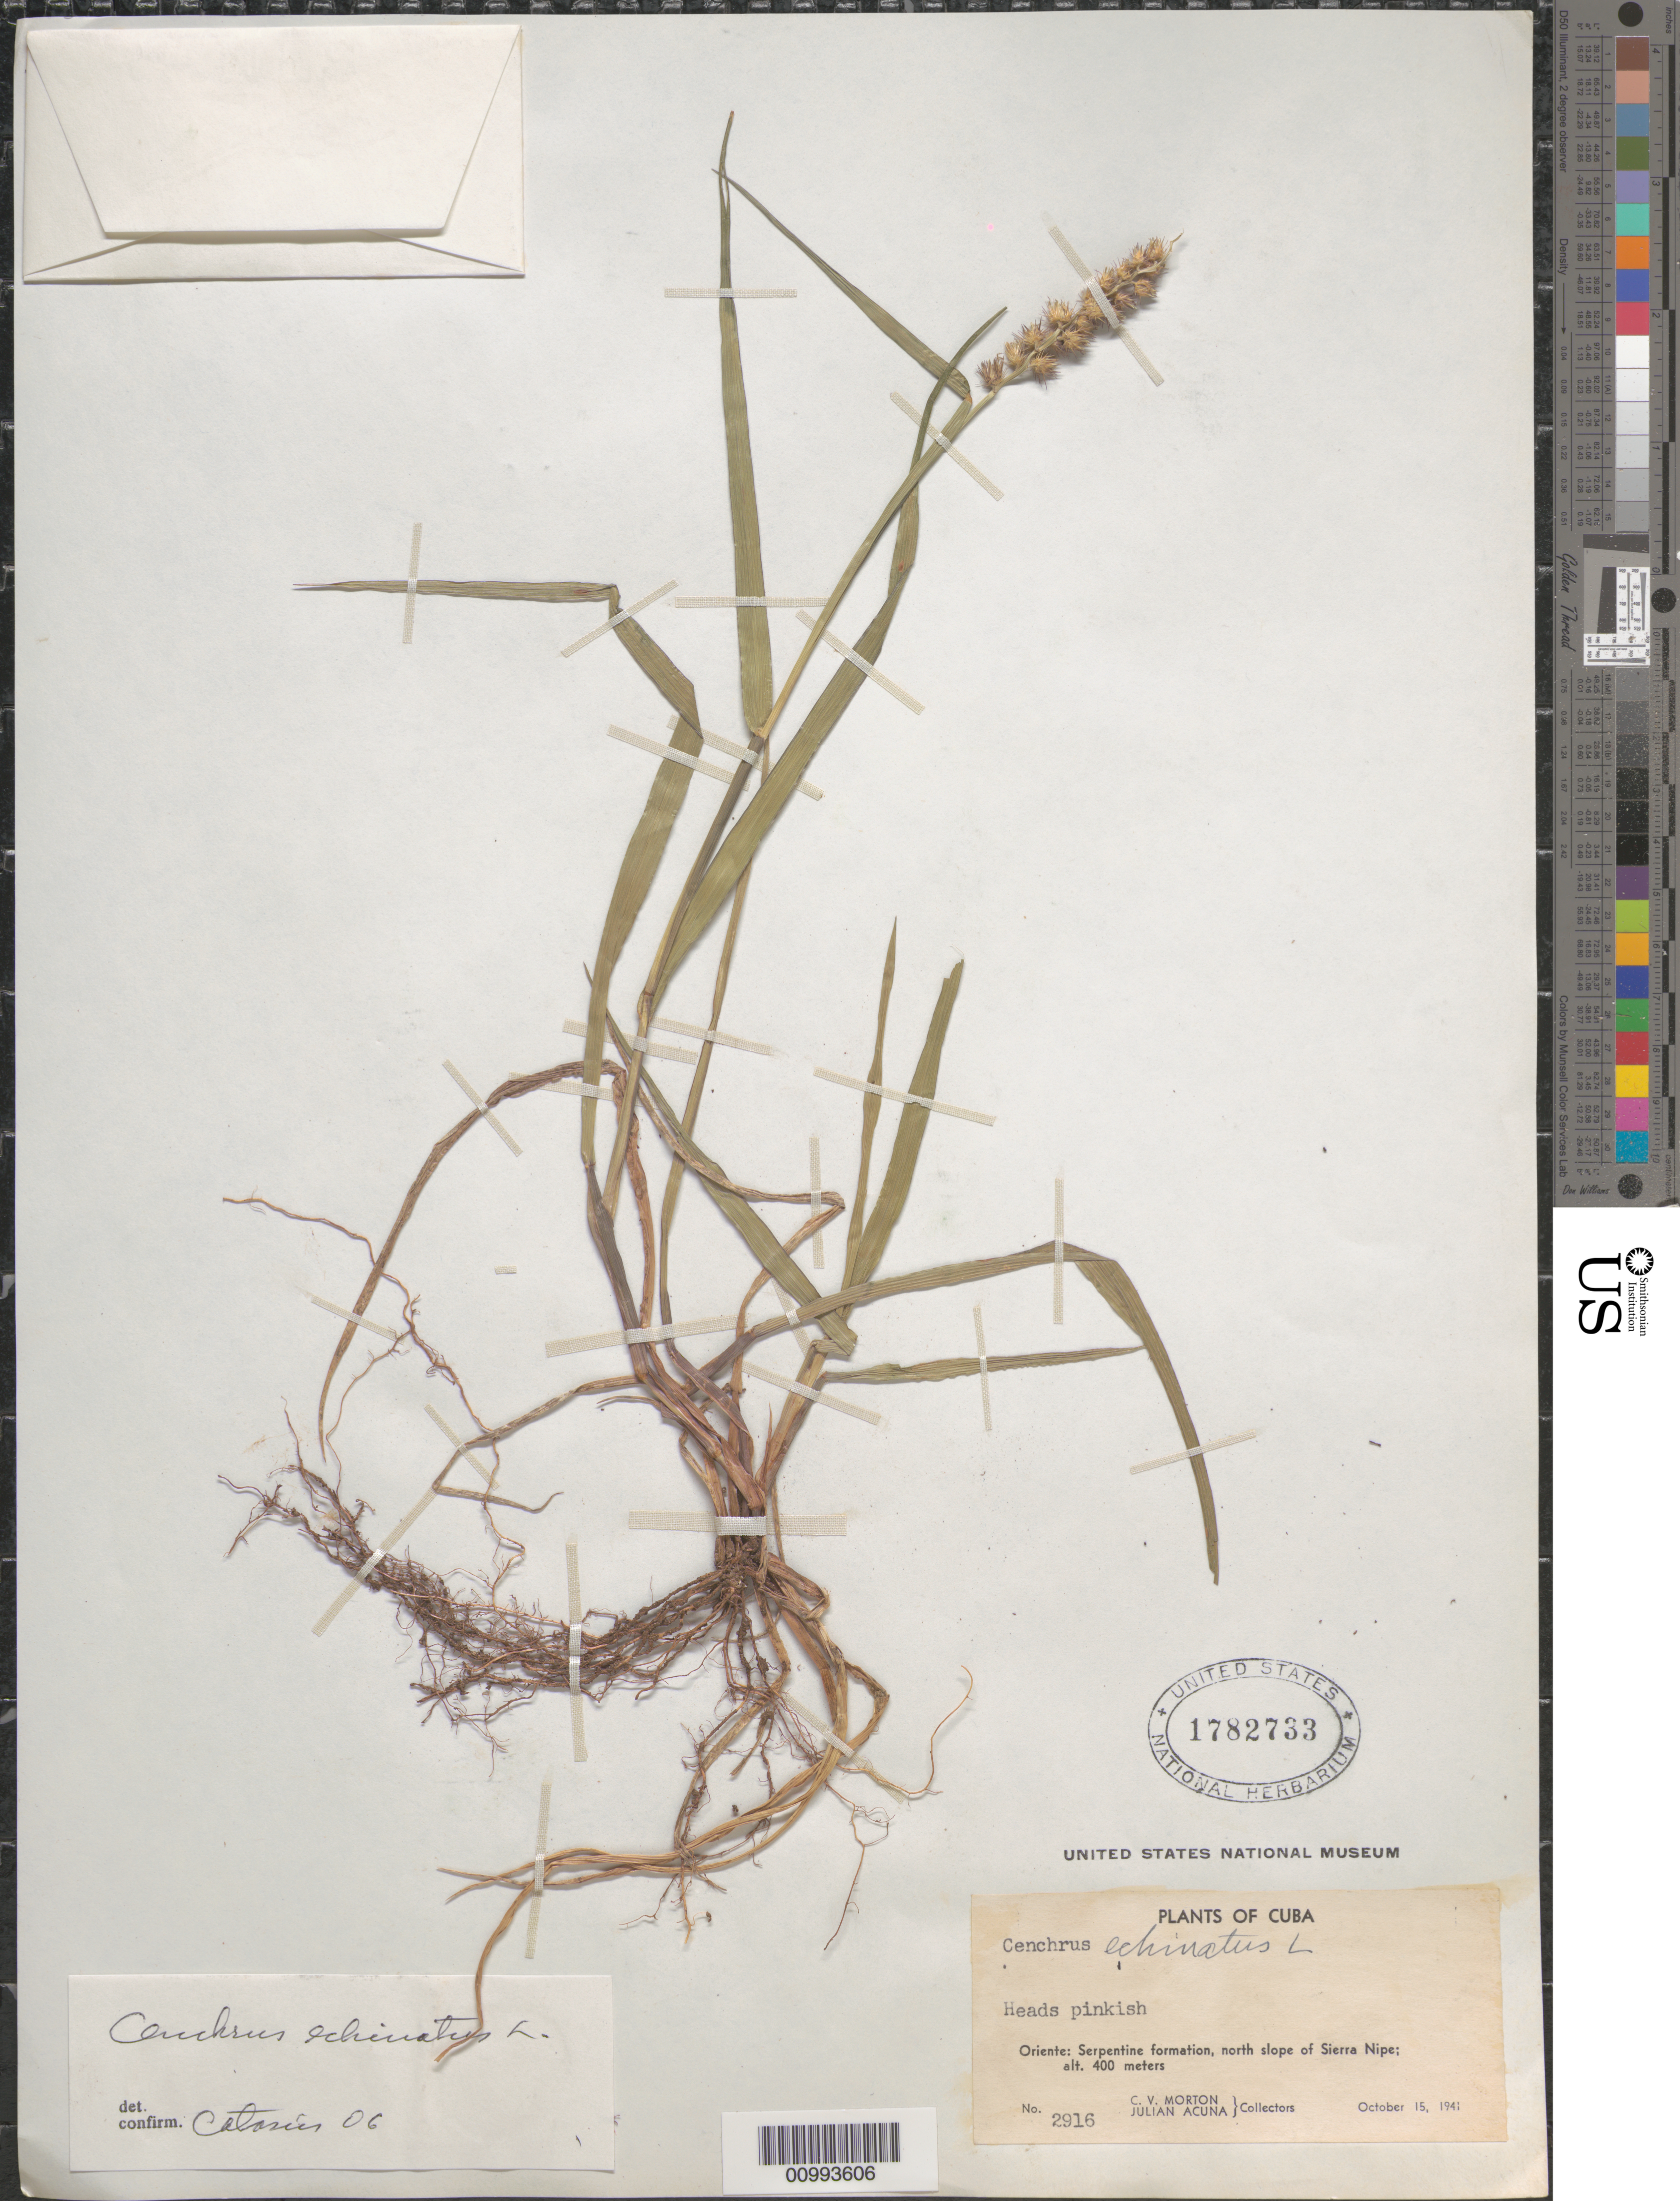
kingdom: Plantae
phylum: Tracheophyta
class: Liliopsida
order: Poales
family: Poaceae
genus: Cenchrus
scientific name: Cenchrus echinatus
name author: L.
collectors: C. V. Morton & J. Acuña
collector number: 2916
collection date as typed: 15 Oct 1941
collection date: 1941-10-15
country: Cuba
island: Cuba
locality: Serpentine formation, north slope of Sierra Nipe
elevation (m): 400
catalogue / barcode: US 1782733